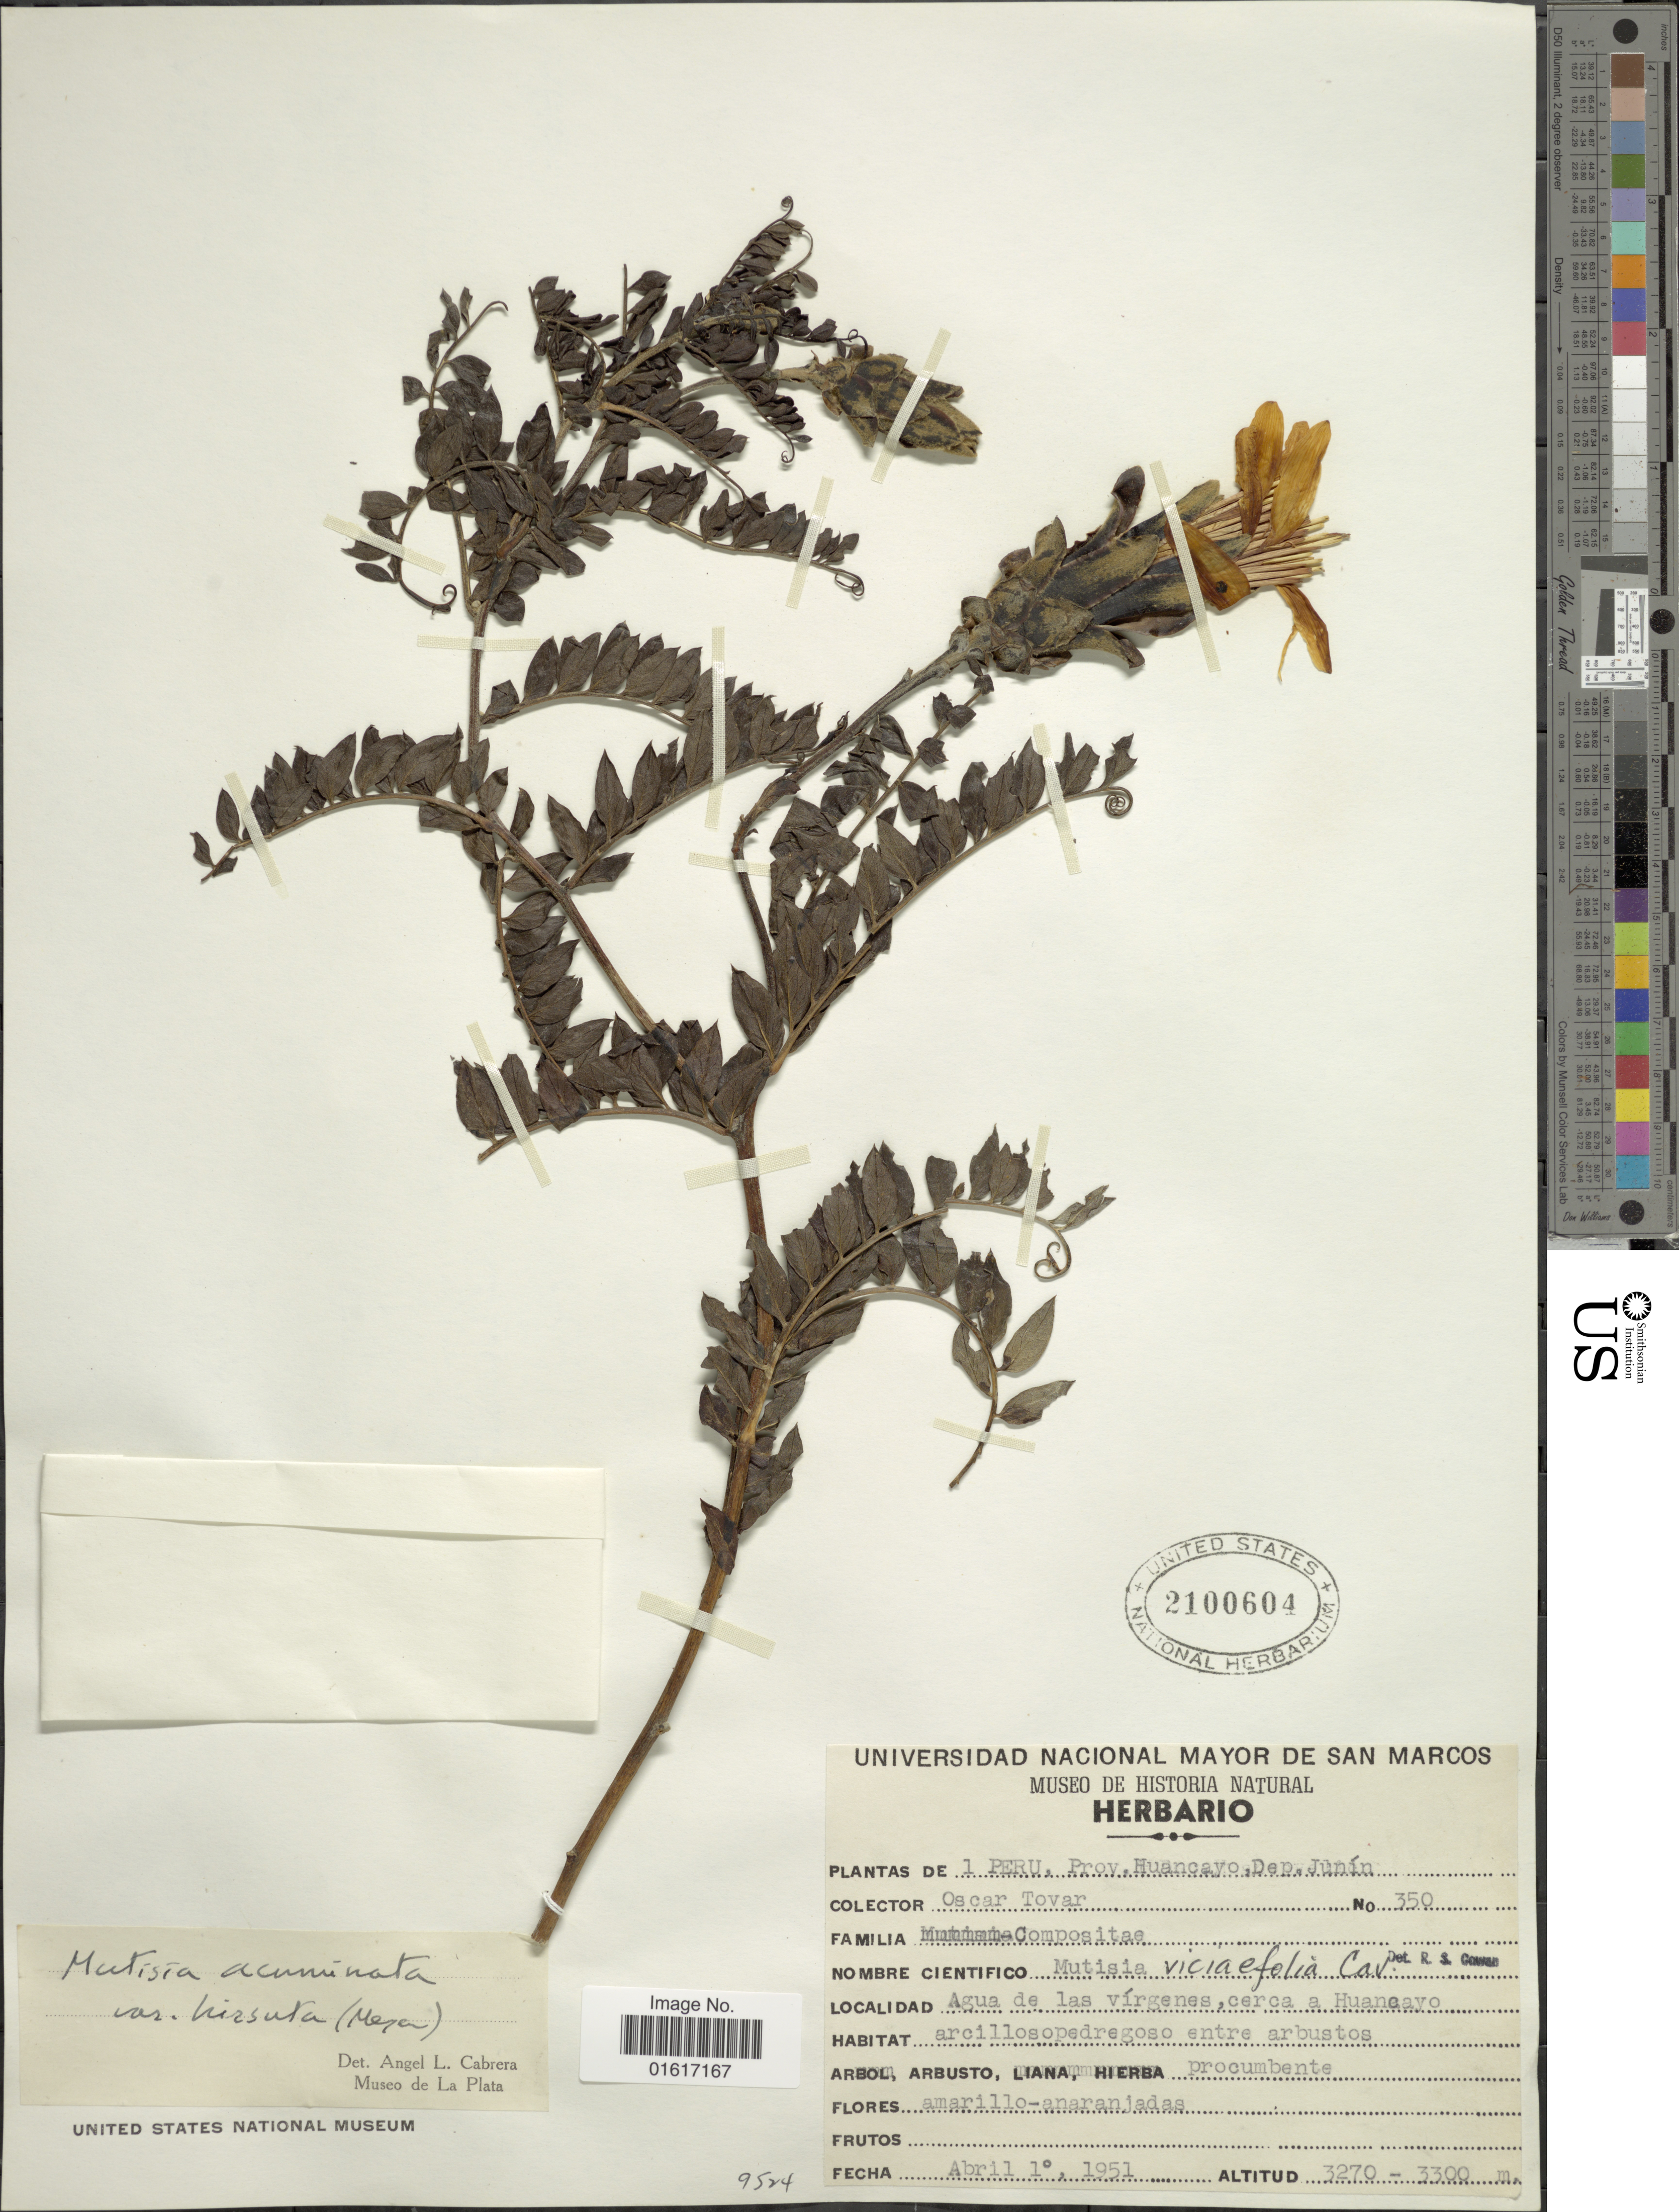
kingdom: Plantae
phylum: Tracheophyta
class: Magnoliopsida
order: Asterales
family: Asteraceae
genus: Mutisia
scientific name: Mutisia acuminata var. hirsuta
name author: (Meyen) Cabrera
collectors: Ó. Tovar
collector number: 350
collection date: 1951-04-01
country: Peru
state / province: Junín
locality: Prov. Huancayo. Agua de las vírgenes, cerca a Huancayo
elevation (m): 3270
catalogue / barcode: US 2100604